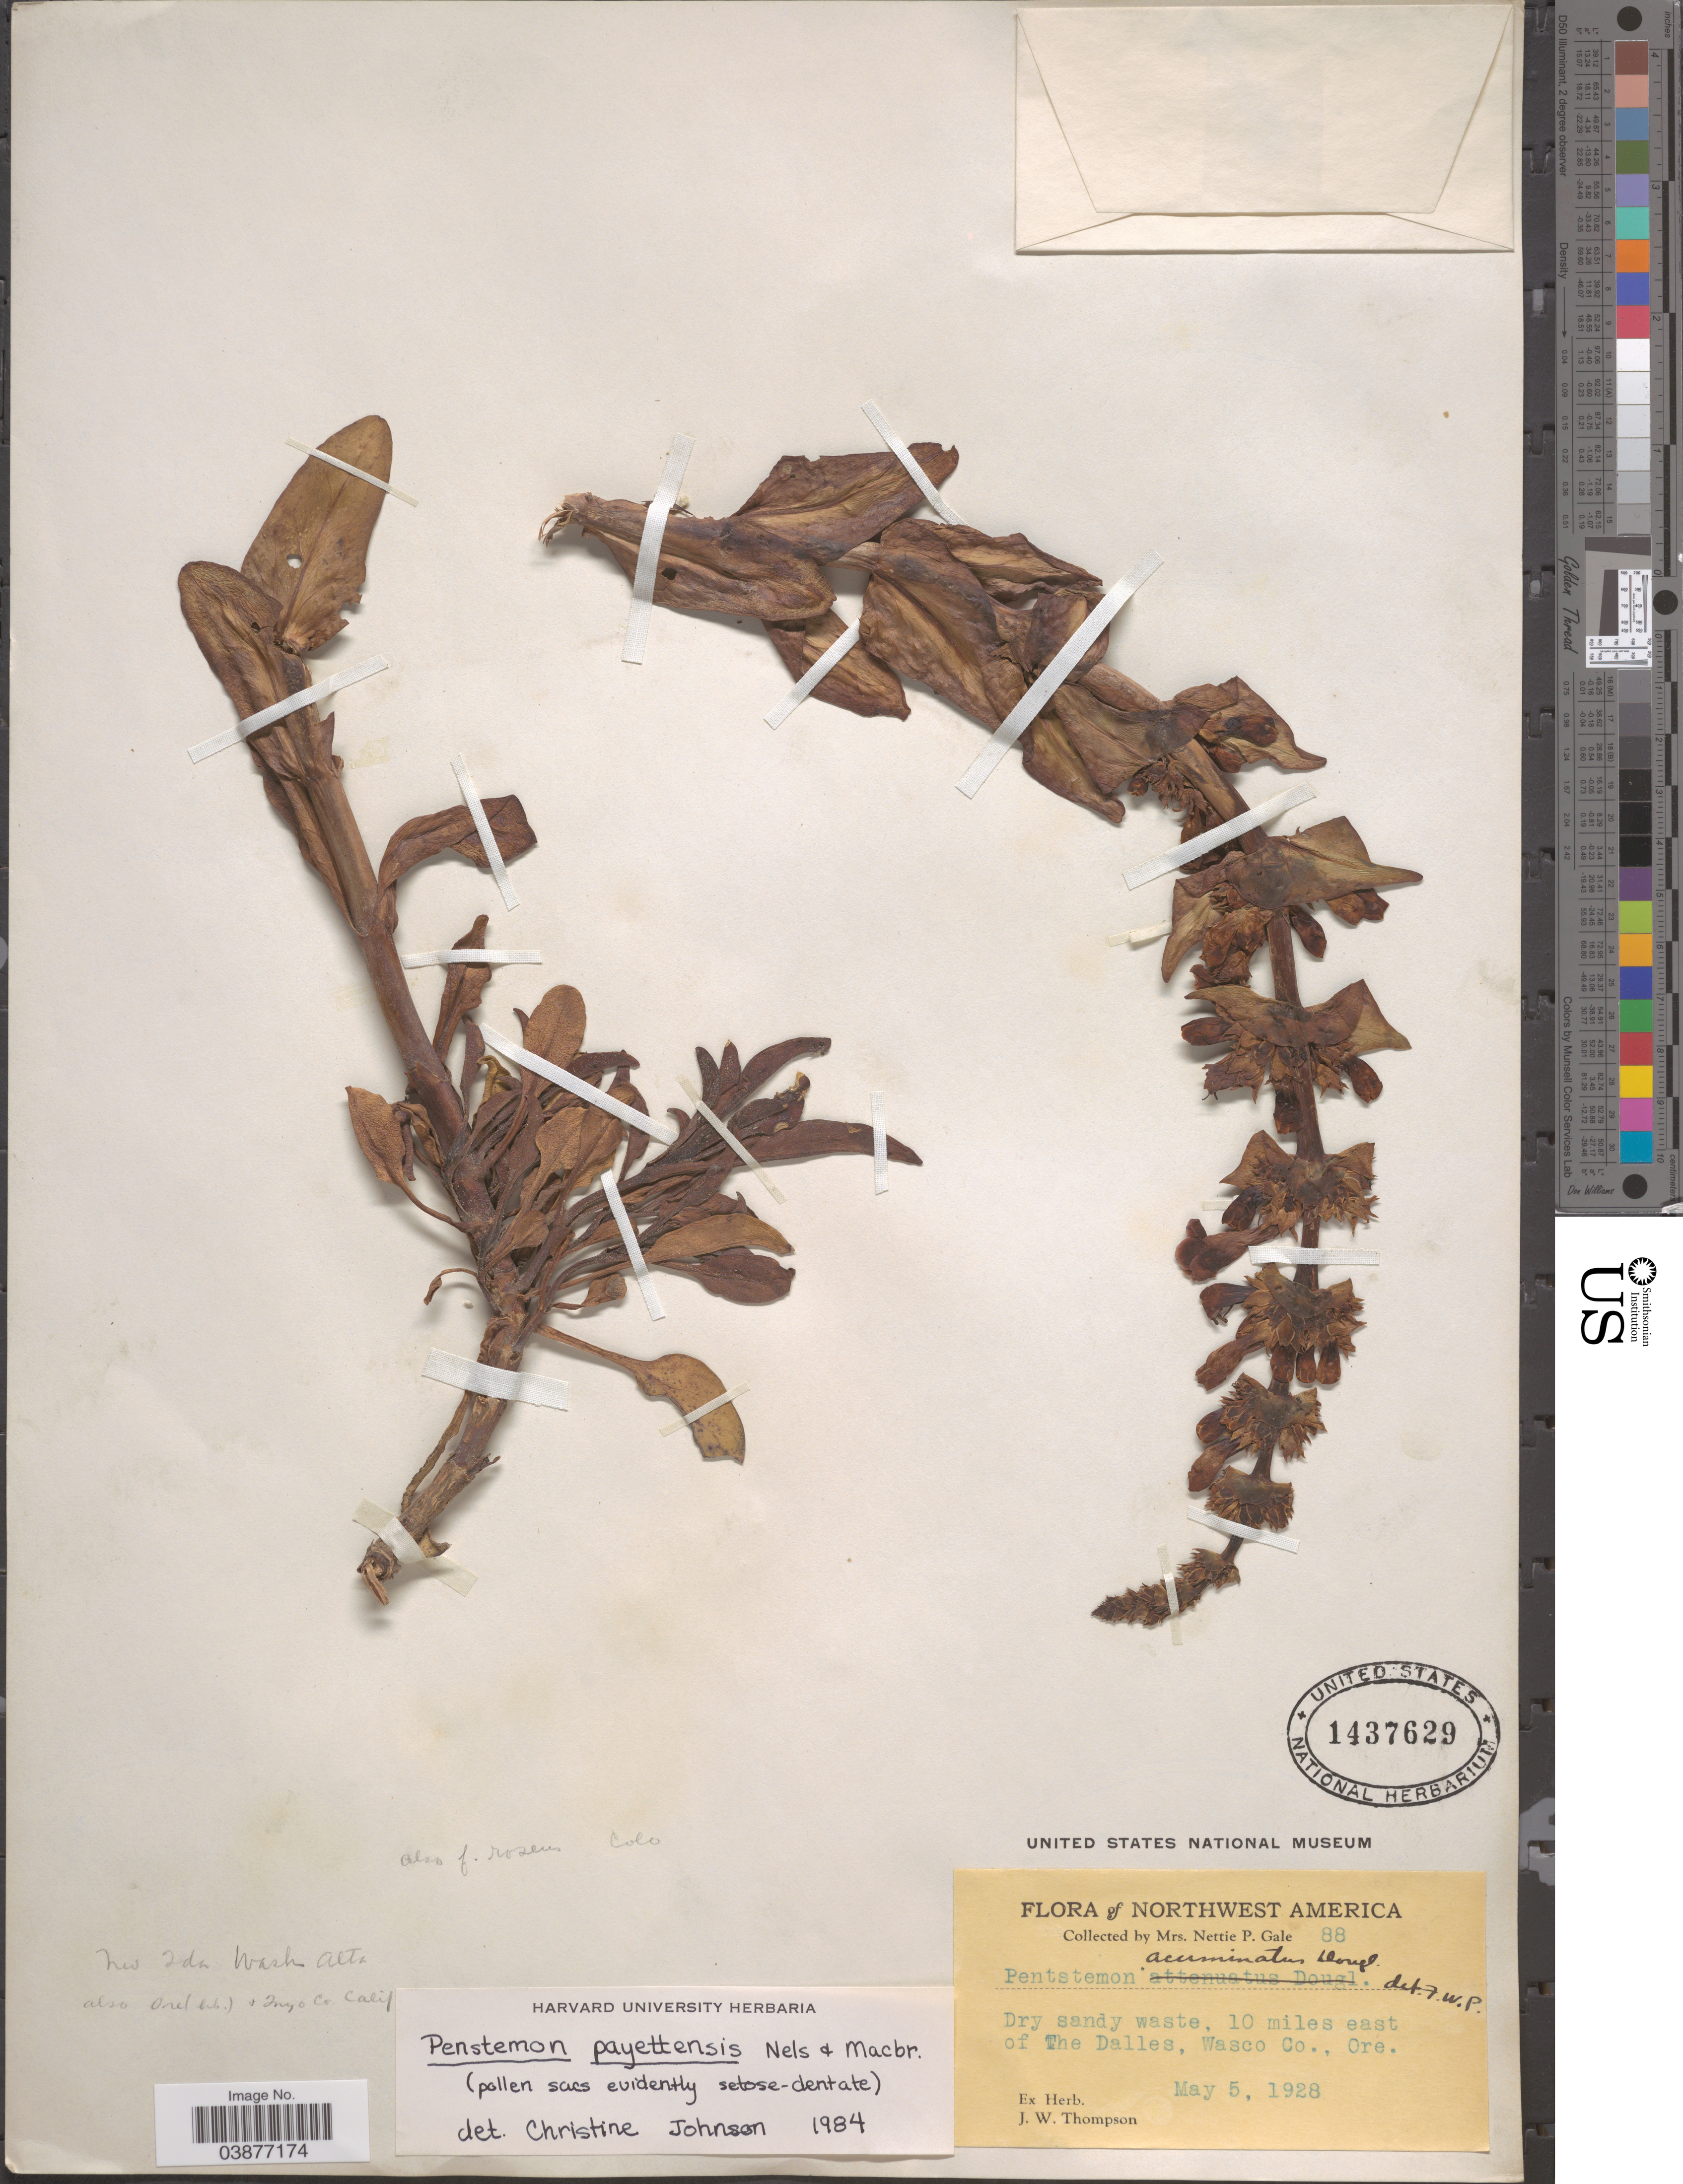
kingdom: Plantae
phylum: Tracheophyta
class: Magnoliopsida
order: Lamiales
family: Plantaginaceae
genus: Penstemon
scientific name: Penstemon payettensis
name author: J.F. Macbr. & A. Nelson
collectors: N. Gale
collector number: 88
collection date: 1928-05-05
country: United States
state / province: Oregon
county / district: Wasco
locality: Northwest America. 10 miles east of the Dalles, Wasco Co.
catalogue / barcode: US 1437629